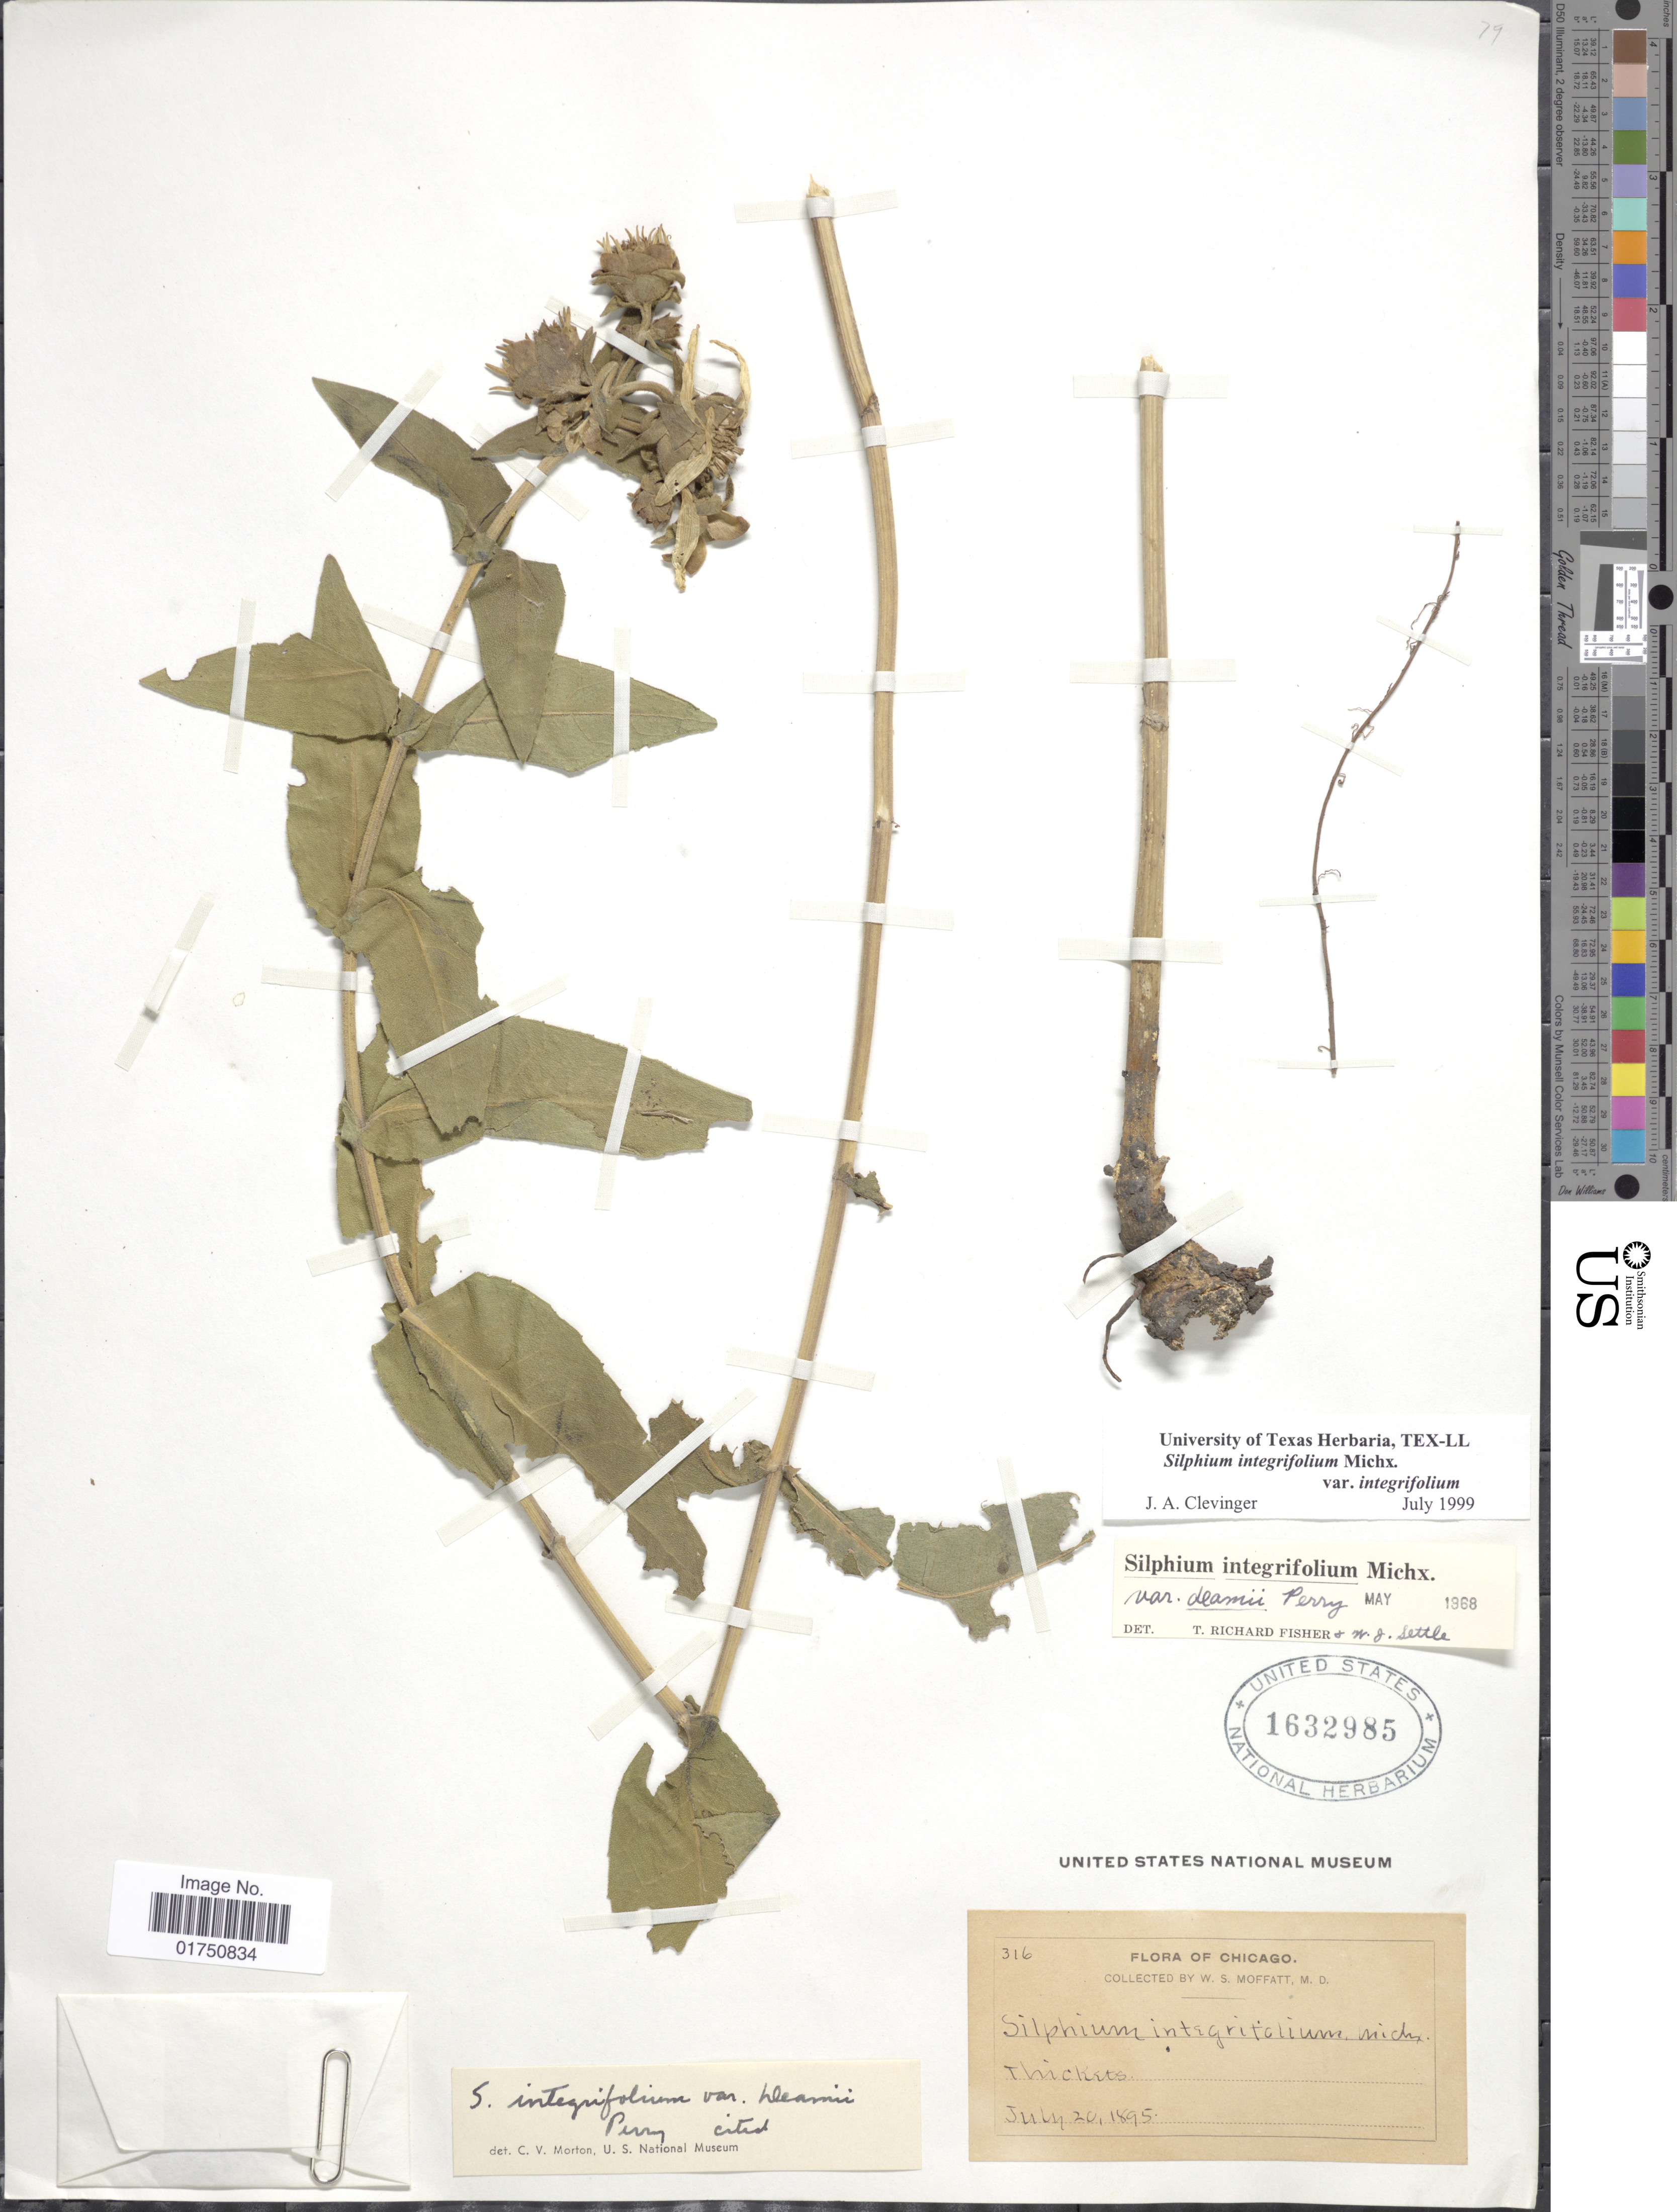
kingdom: Plantae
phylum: Tracheophyta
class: Magnoliopsida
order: Asterales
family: Asteraceae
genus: Silphium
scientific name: Silphium integrifolium var. integrifolium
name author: Michx.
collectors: W. Moffatt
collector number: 316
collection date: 1895-07-20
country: United States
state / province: Illinois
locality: Chicago. Thickets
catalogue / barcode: US 1632985